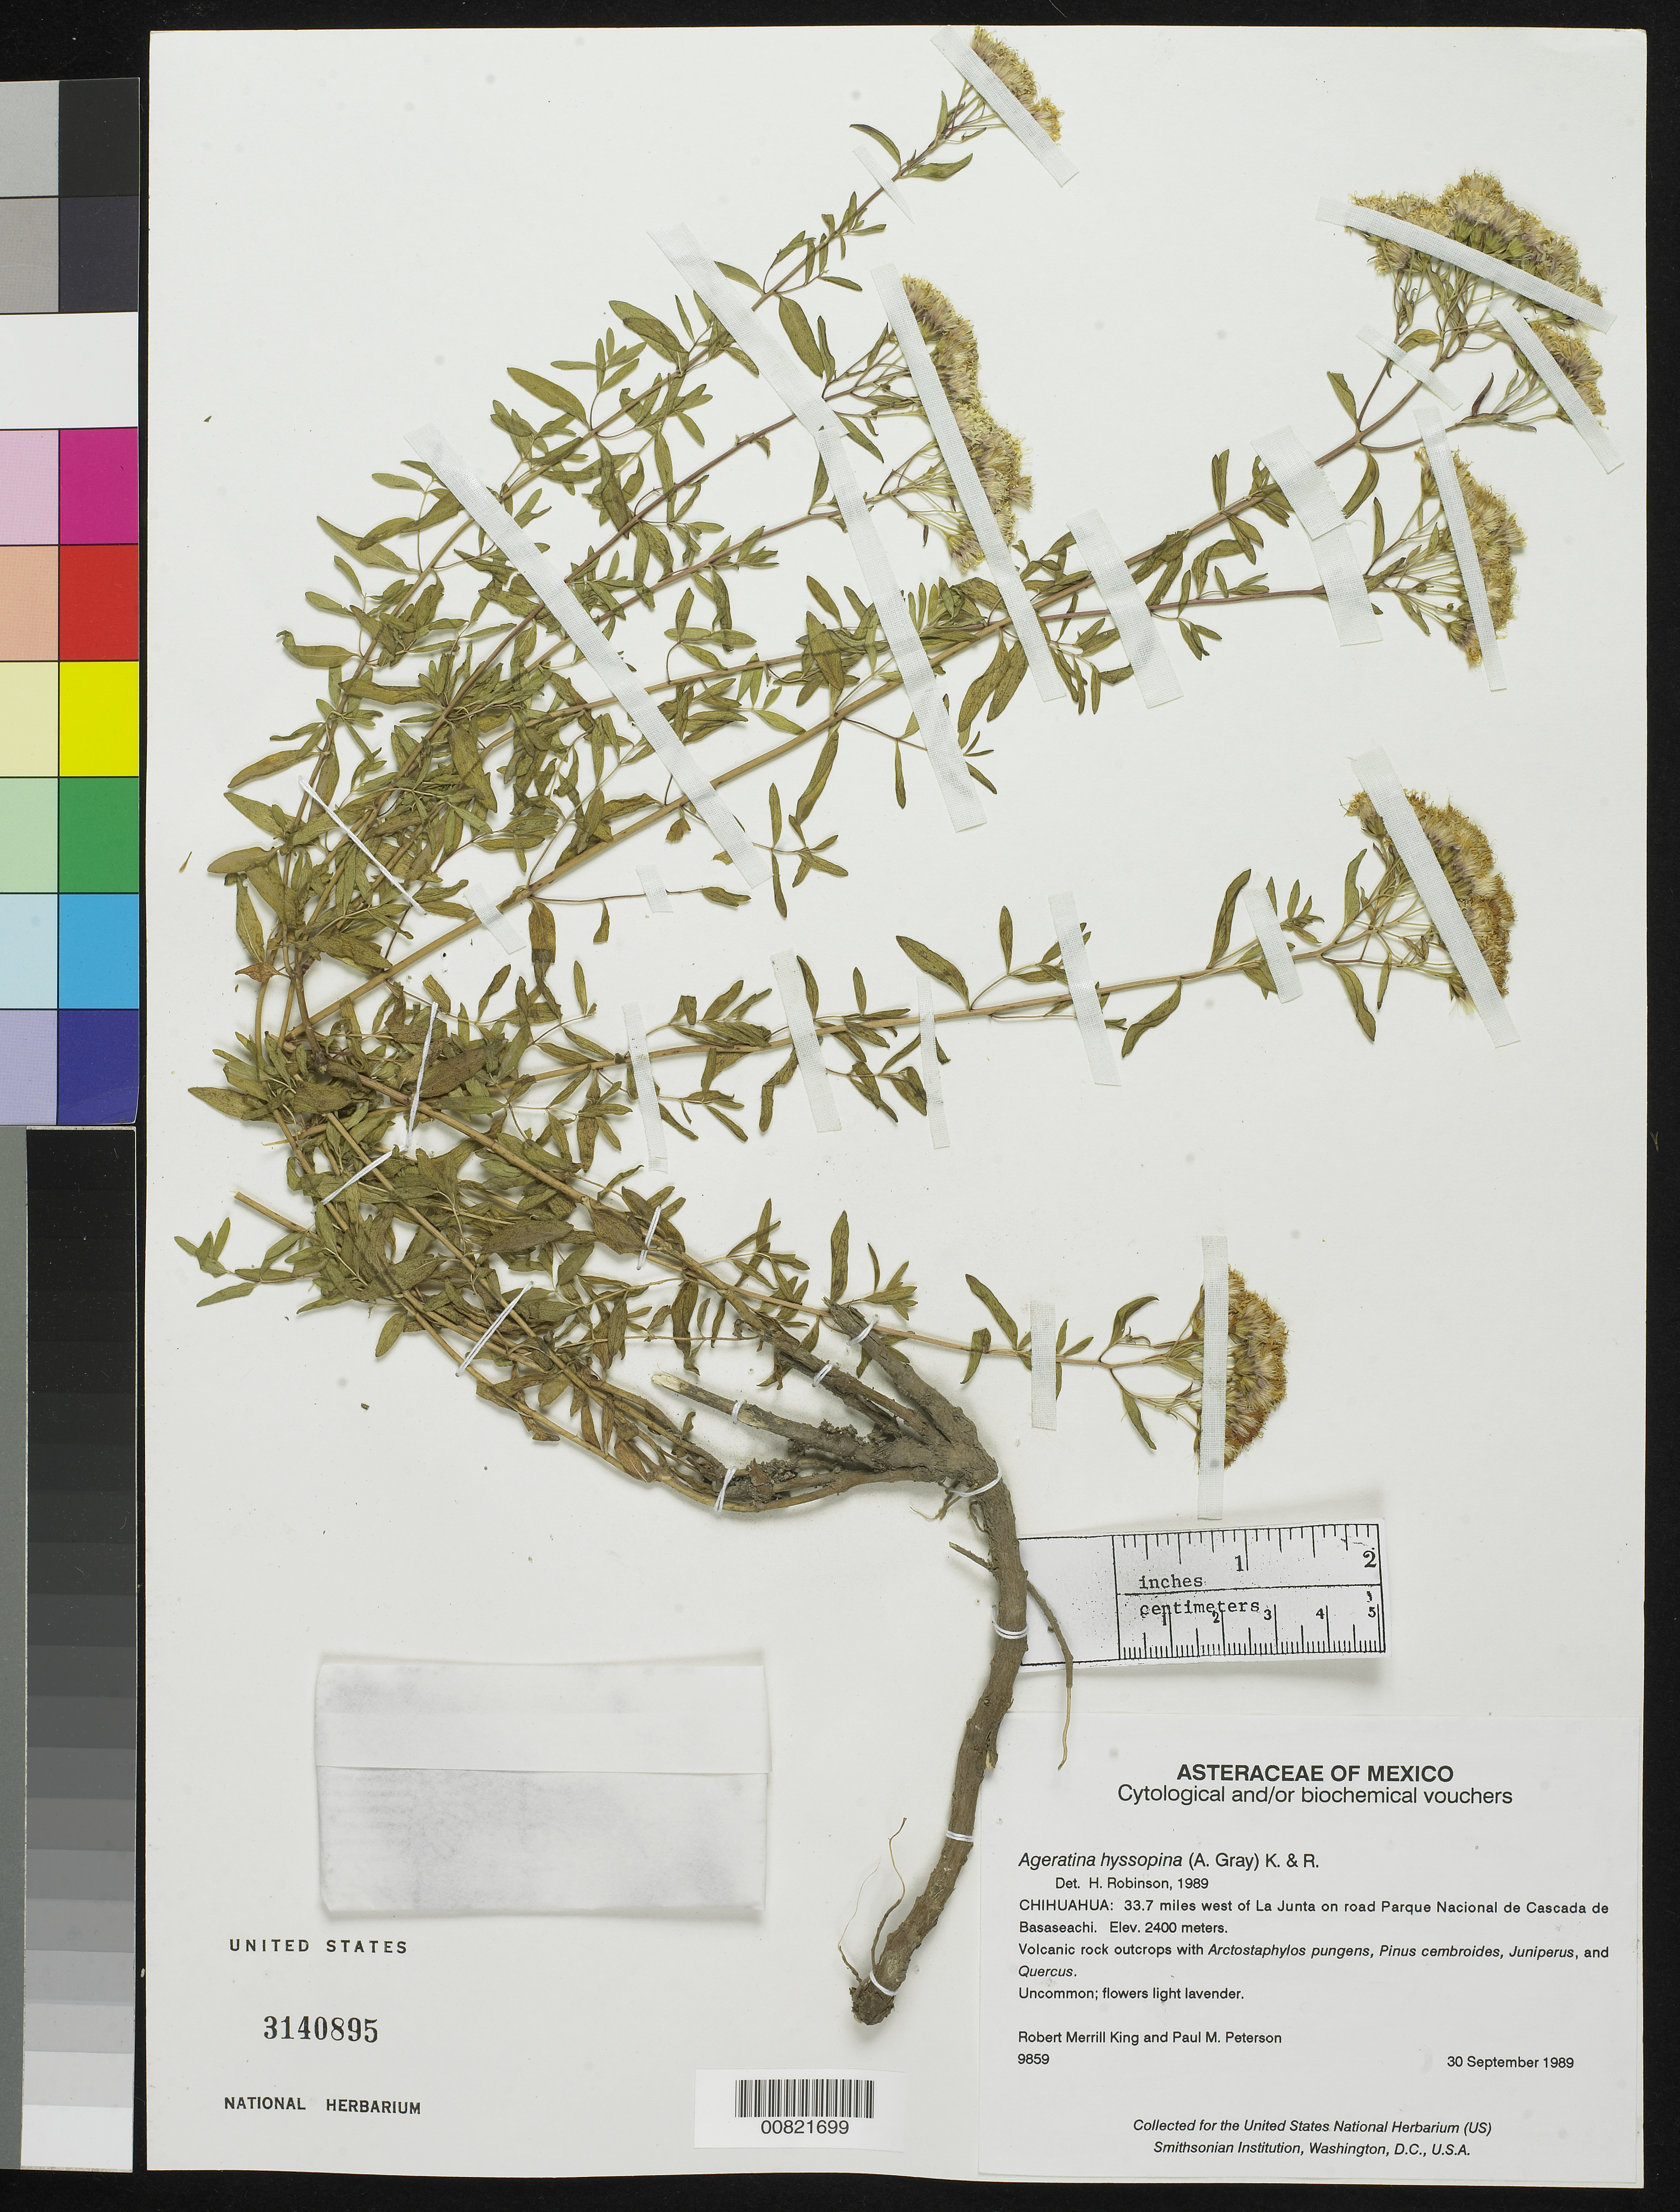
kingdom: Plantae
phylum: Tracheophyta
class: Magnoliopsida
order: Asterales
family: Asteraceae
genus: Ageratina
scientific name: Ageratina hyssopina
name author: (A. Gray) R.M. King & H. Rob.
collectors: R. M. King & P. M. Peterson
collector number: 9859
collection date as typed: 30 Sep 1989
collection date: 1989-09-30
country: Mexico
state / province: Chihuahua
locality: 33.7 miles west of La Junta on road to Parque Nacional de Cascada de Basaseachic.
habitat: Volcanic rock outcrops with Arctostaphylos pungens, Pinus cembroides, Juniperus, and Quercus.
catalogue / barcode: US 3140895